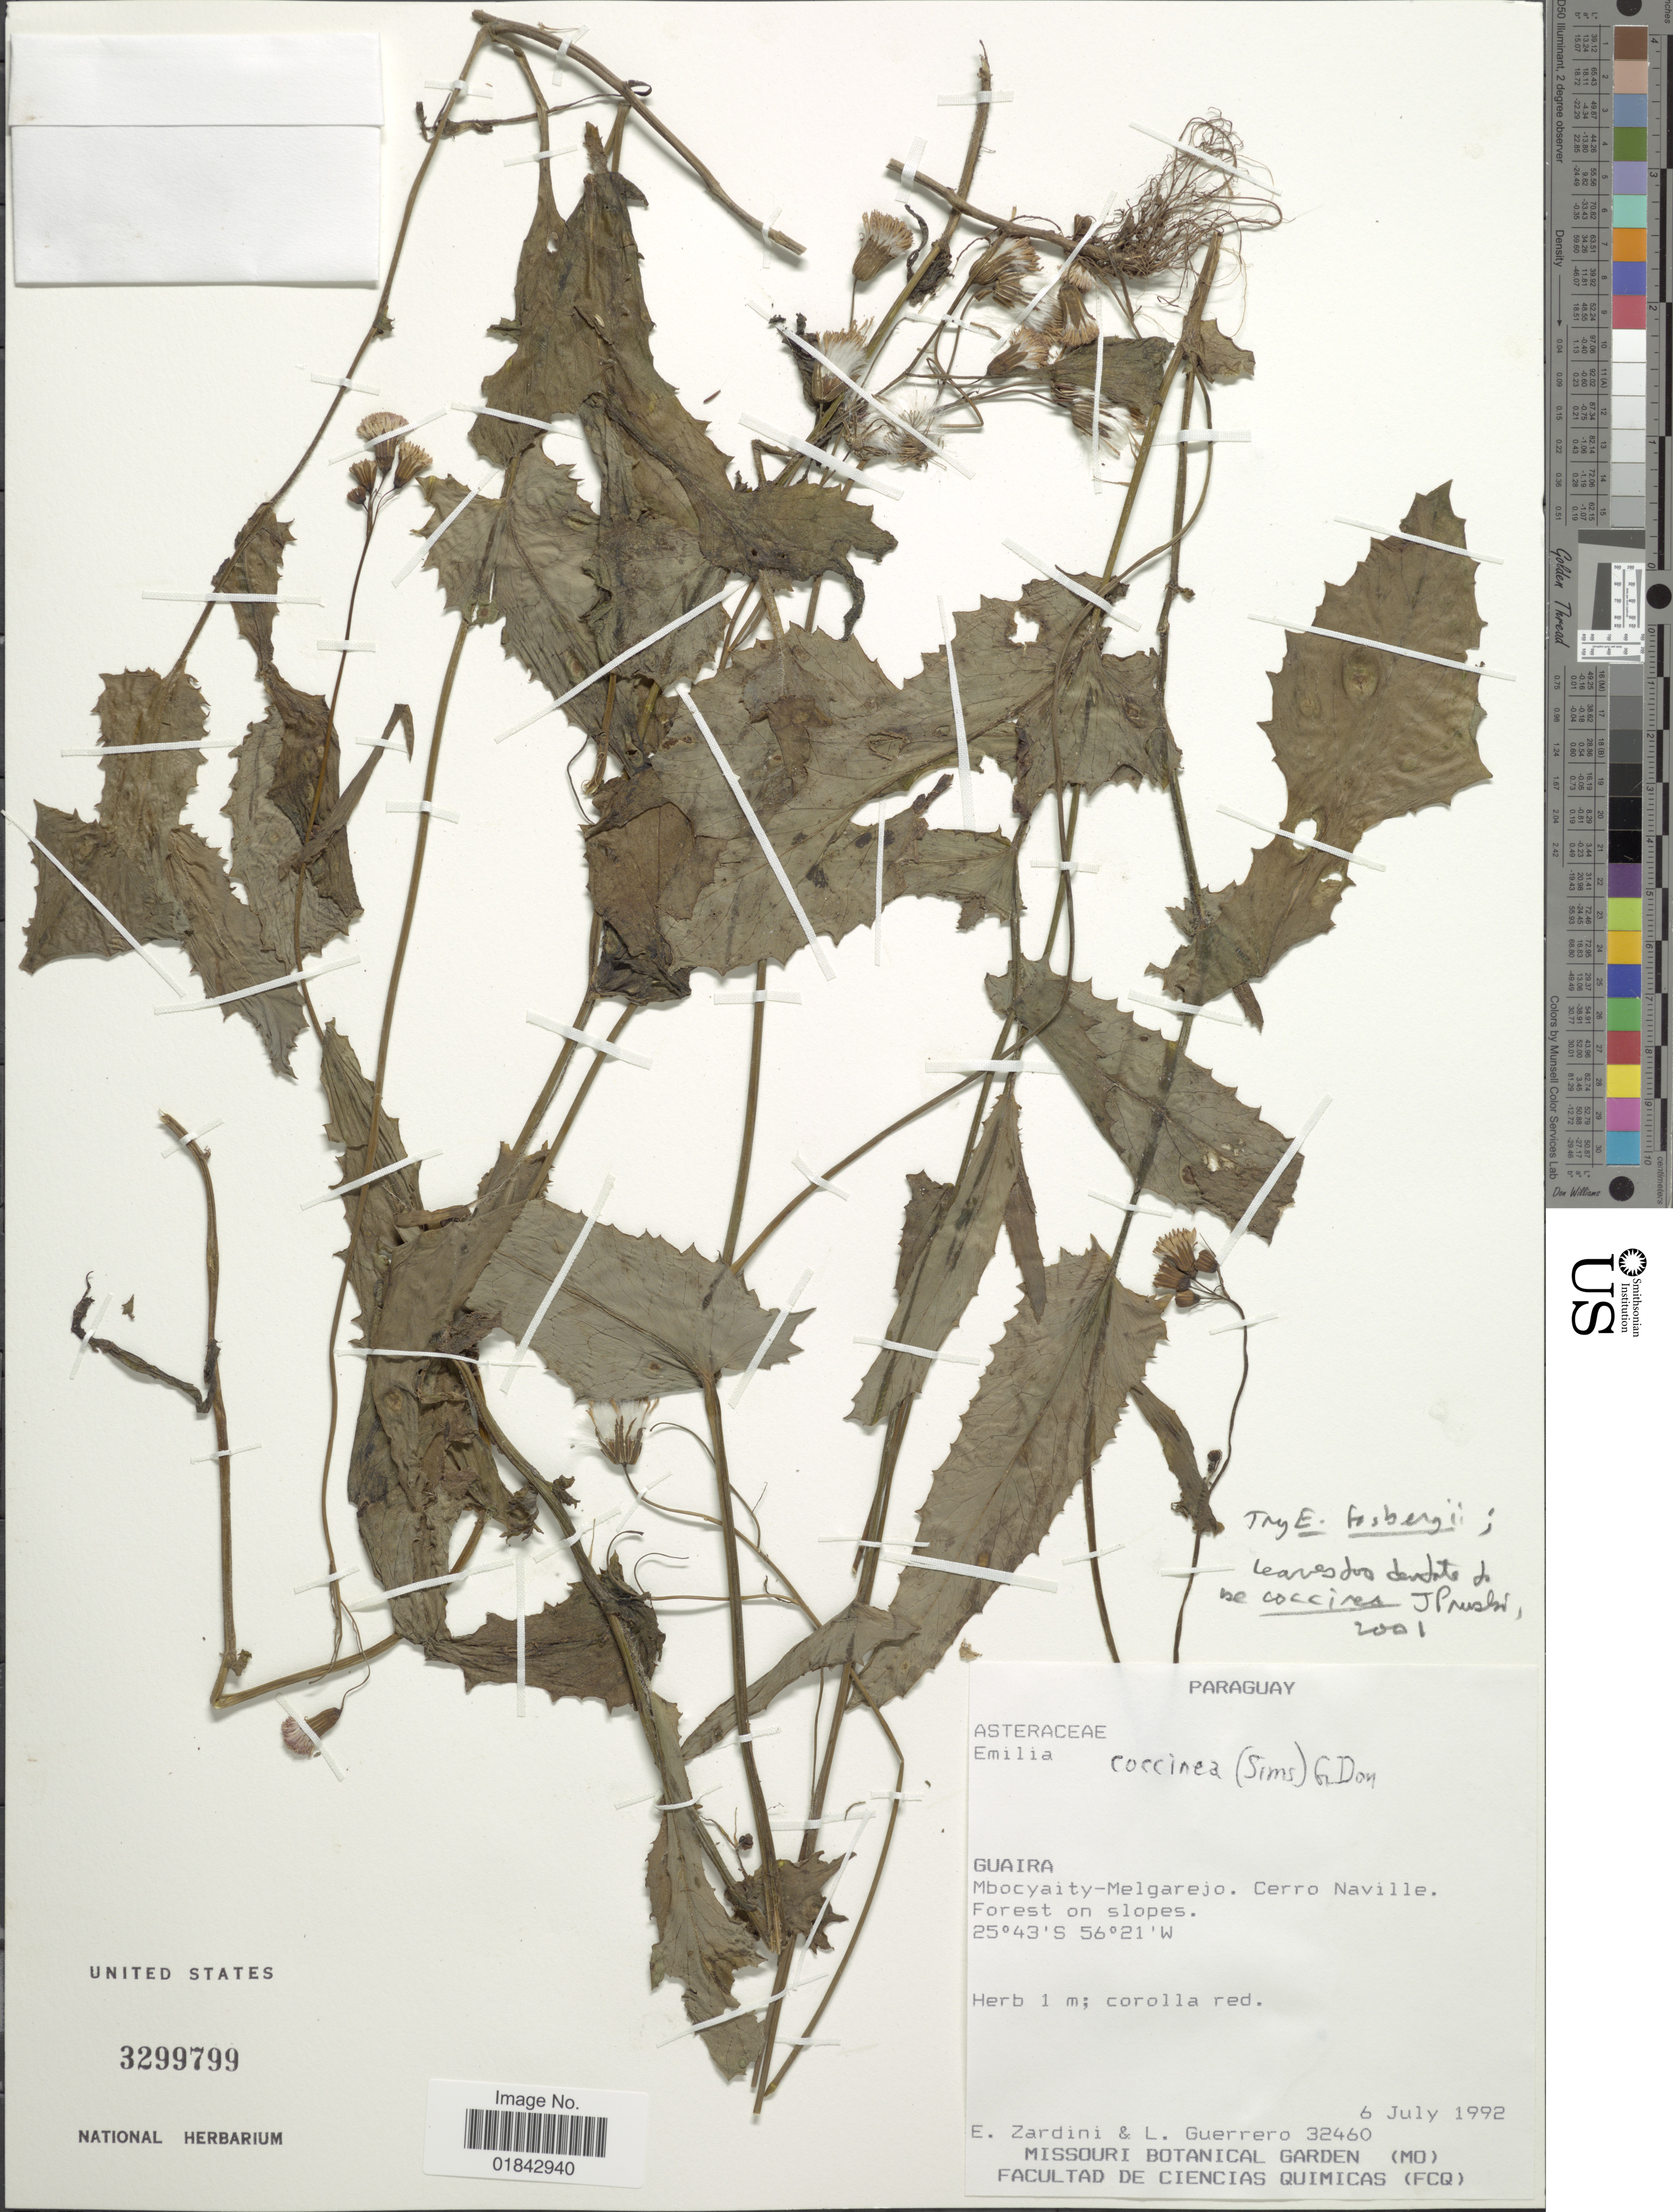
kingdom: Plantae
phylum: Tracheophyta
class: Magnoliopsida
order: Asterales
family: Asteraceae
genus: Emilia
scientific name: Emilia fosbergii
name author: Nicolson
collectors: E. M. Zardini & L. Guerrero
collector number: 32460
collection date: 1992-07-06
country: Paraguay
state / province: Guaira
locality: Mbocyaity- Melgarejo, Cerro Naville, forest on slopes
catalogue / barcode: US 3299799